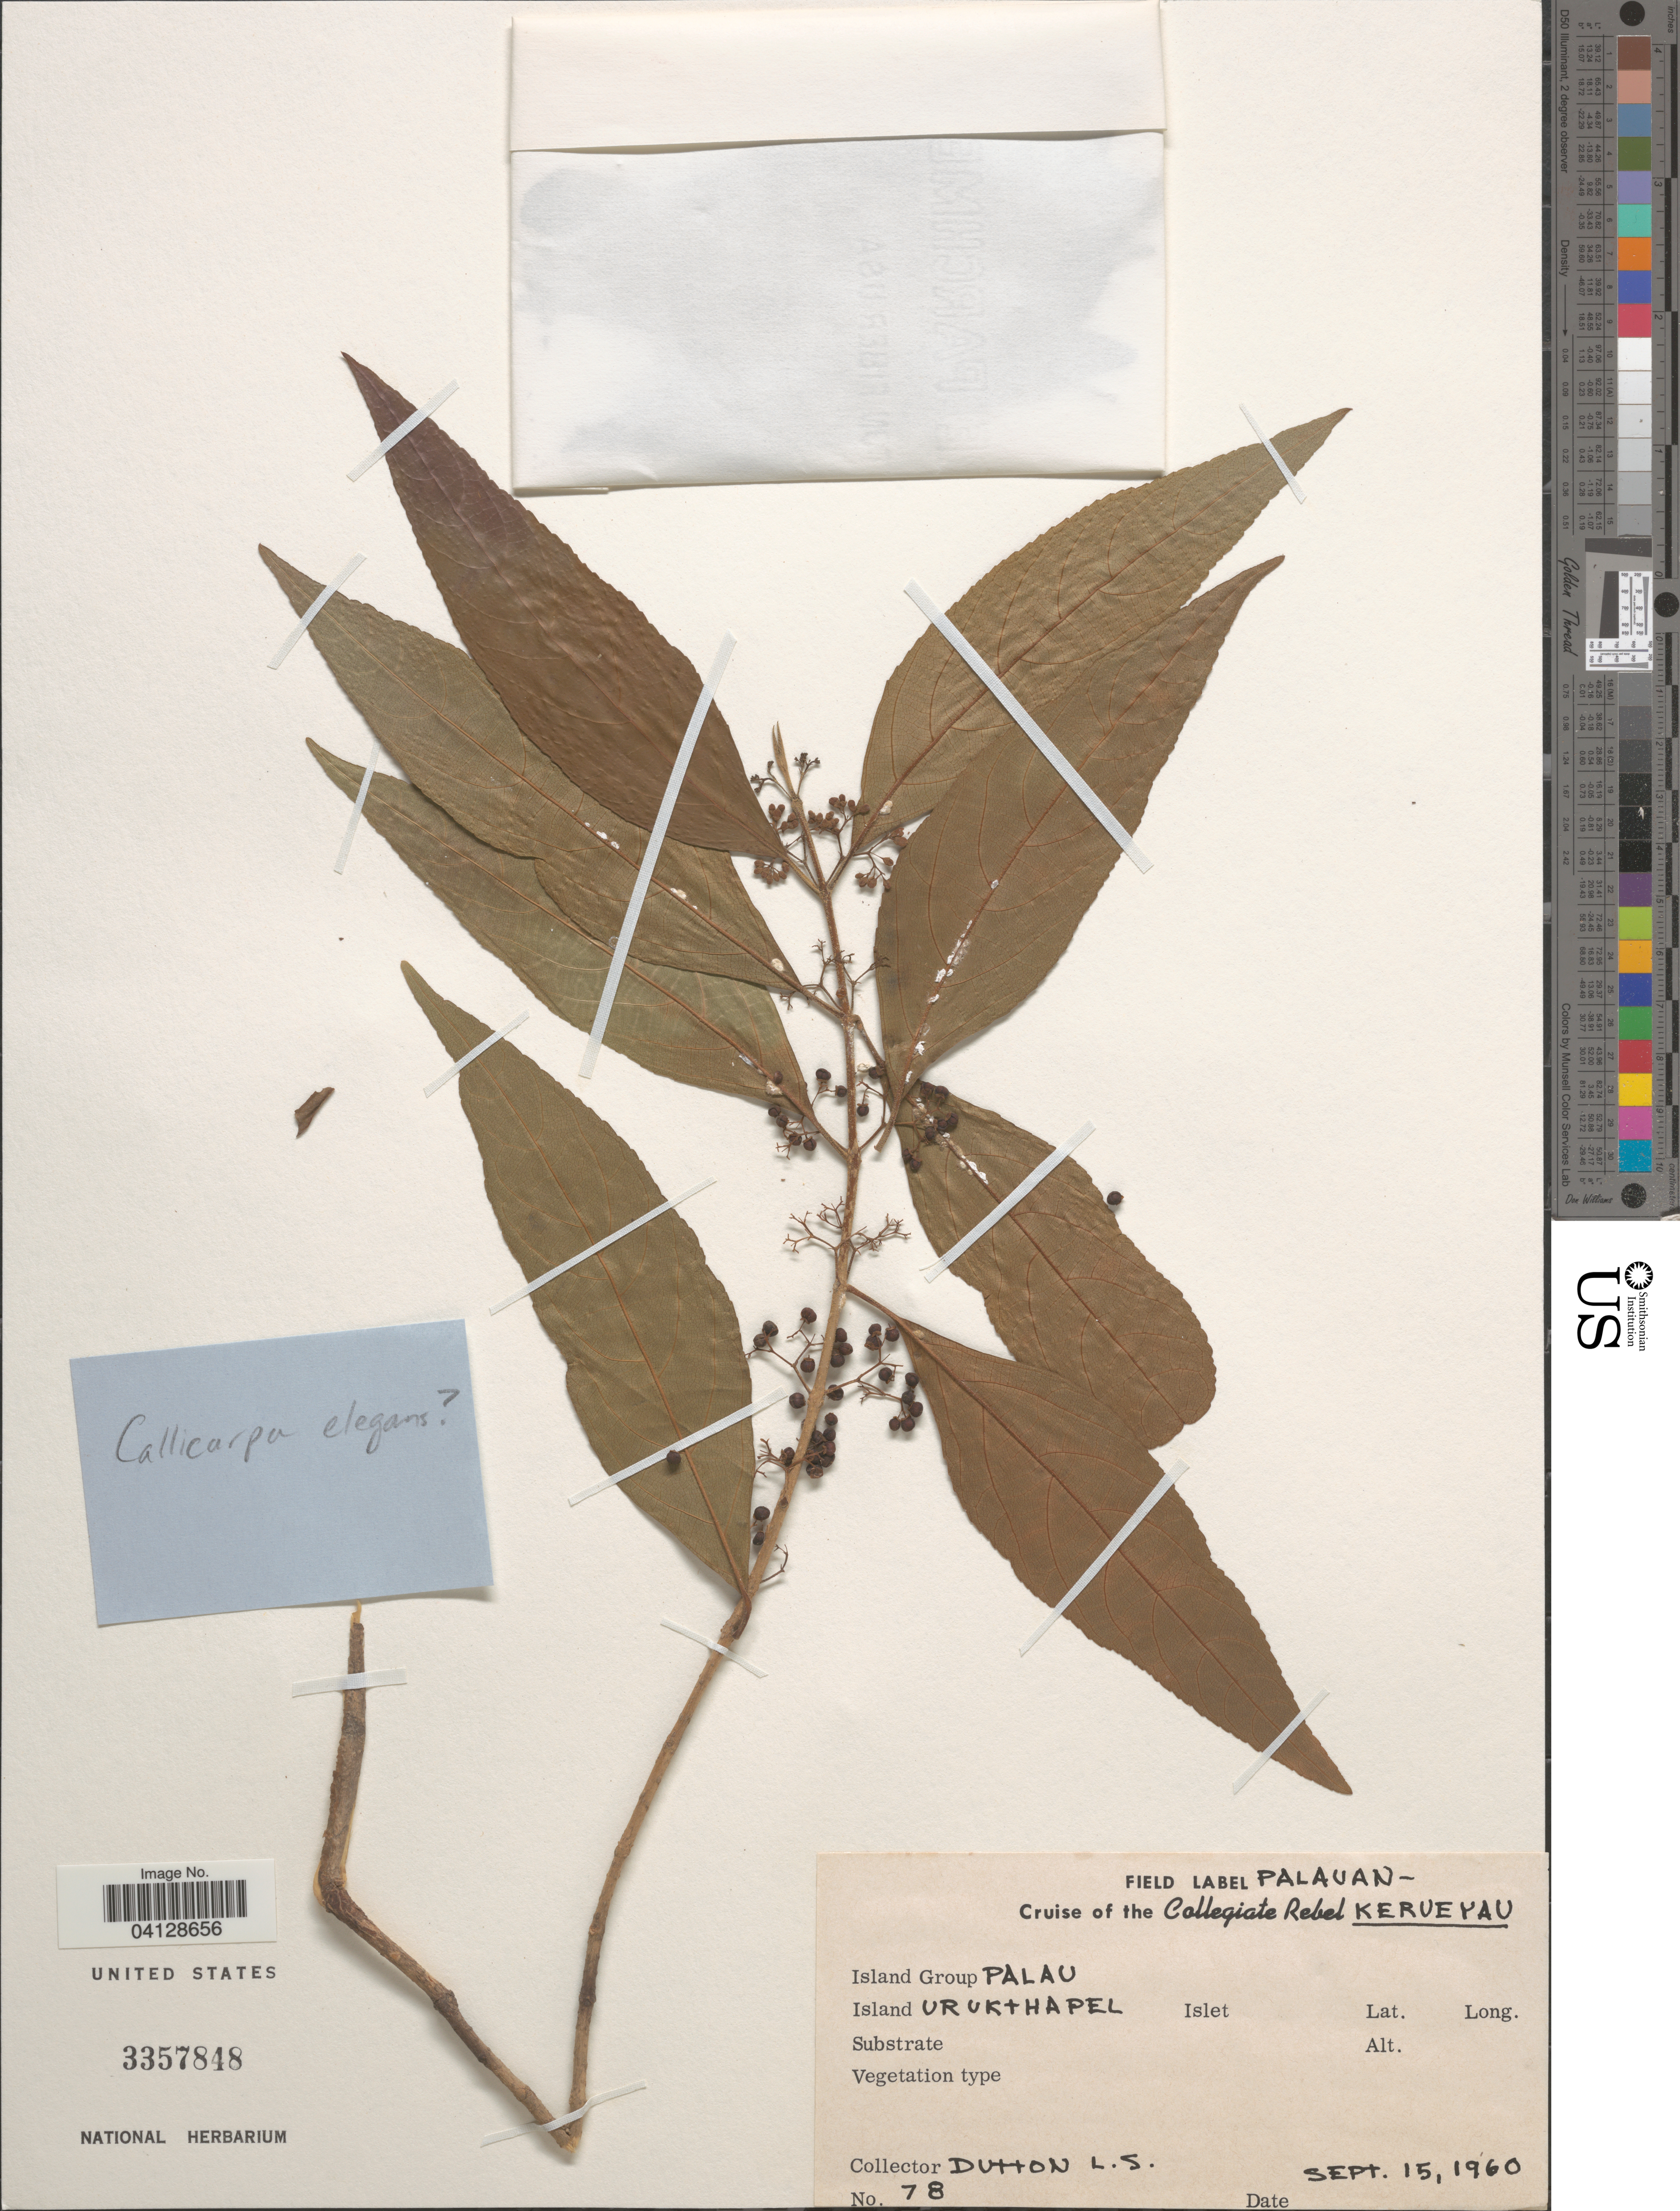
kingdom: Plantae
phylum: Tracheophyta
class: Magnoliopsida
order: Lamiales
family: Lamiaceae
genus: Callicarpa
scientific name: Callicarpa elegans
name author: Hayek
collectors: L. Dutton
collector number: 78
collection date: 1960-09-15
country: Palau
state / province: Koror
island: Ngeruktabel [Urukthapel]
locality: Cruise of the Collegiate Rebel. Island Group Palau. Island Urukthapel.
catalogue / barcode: US 3357848